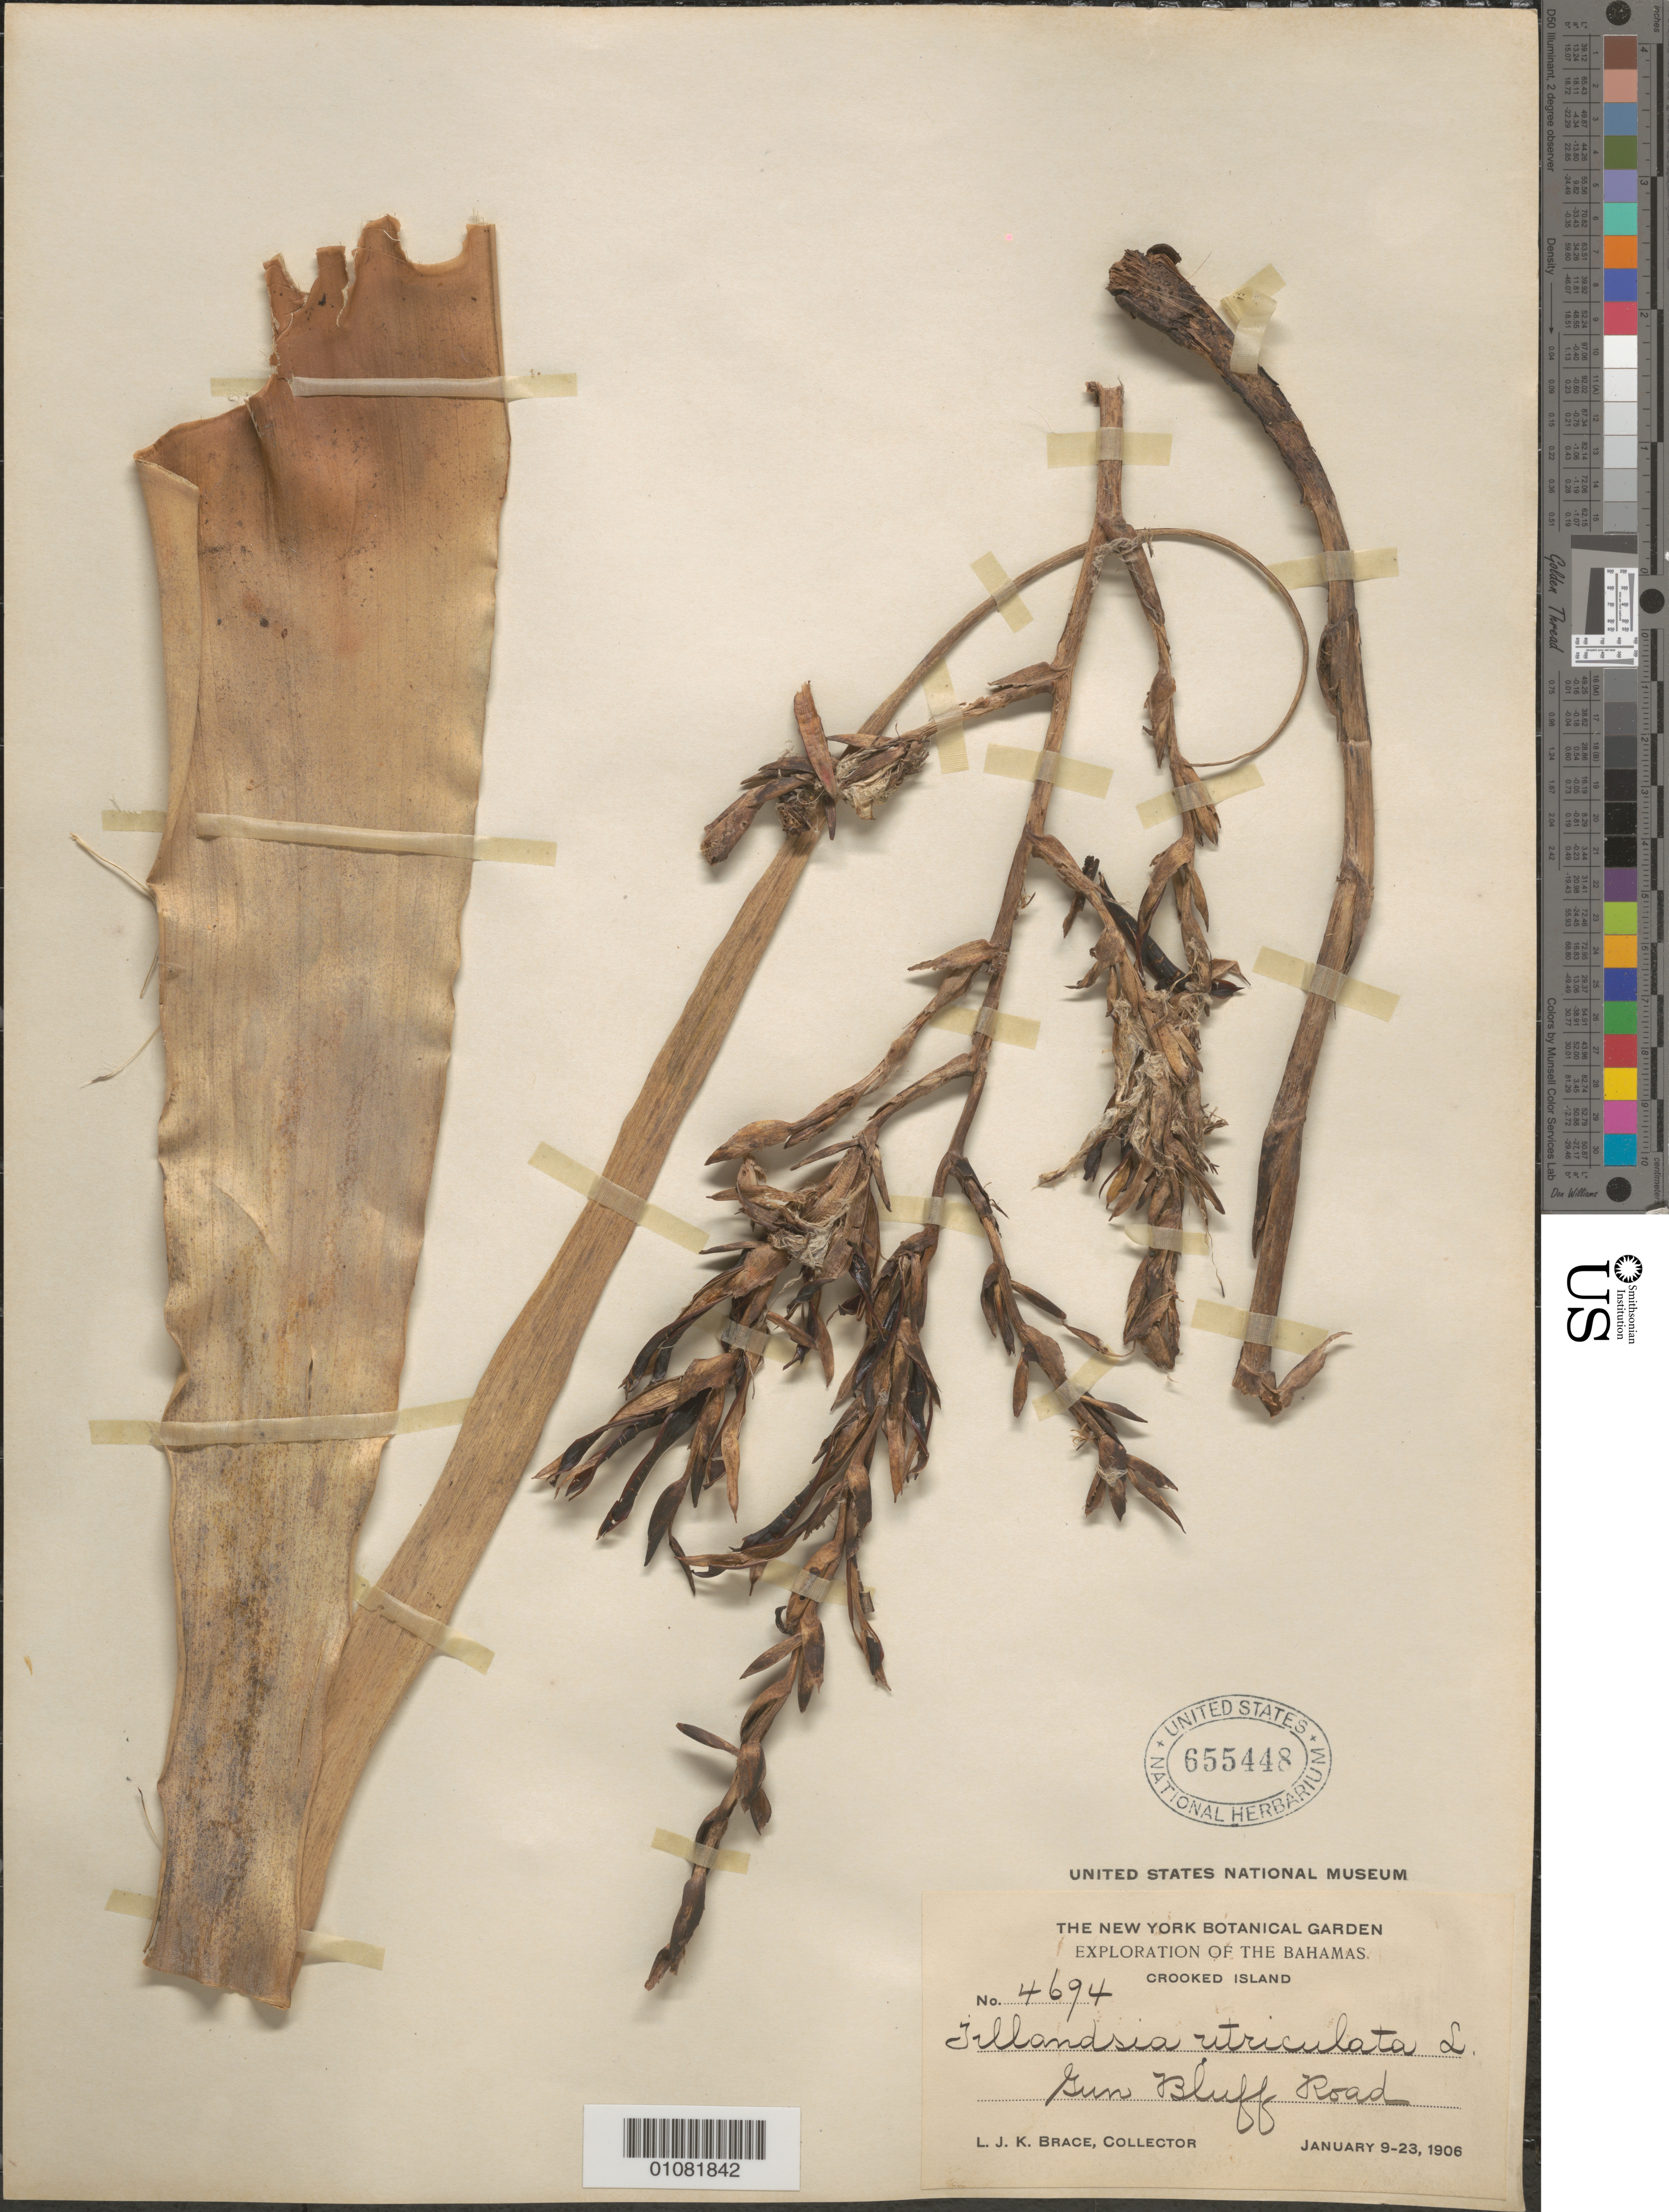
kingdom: Plantae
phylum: Tracheophyta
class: Liliopsida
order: Poales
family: Bromeliaceae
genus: Tillandsia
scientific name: Tillandsia utriculata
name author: L.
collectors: L. J. K. Brace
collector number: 4694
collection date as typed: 09 Jan 1906 to 23 Jan 1906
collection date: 1906-01-09/1906-01-23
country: Bahamas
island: Crooked I.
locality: Gun Bluff Road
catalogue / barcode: US 655448